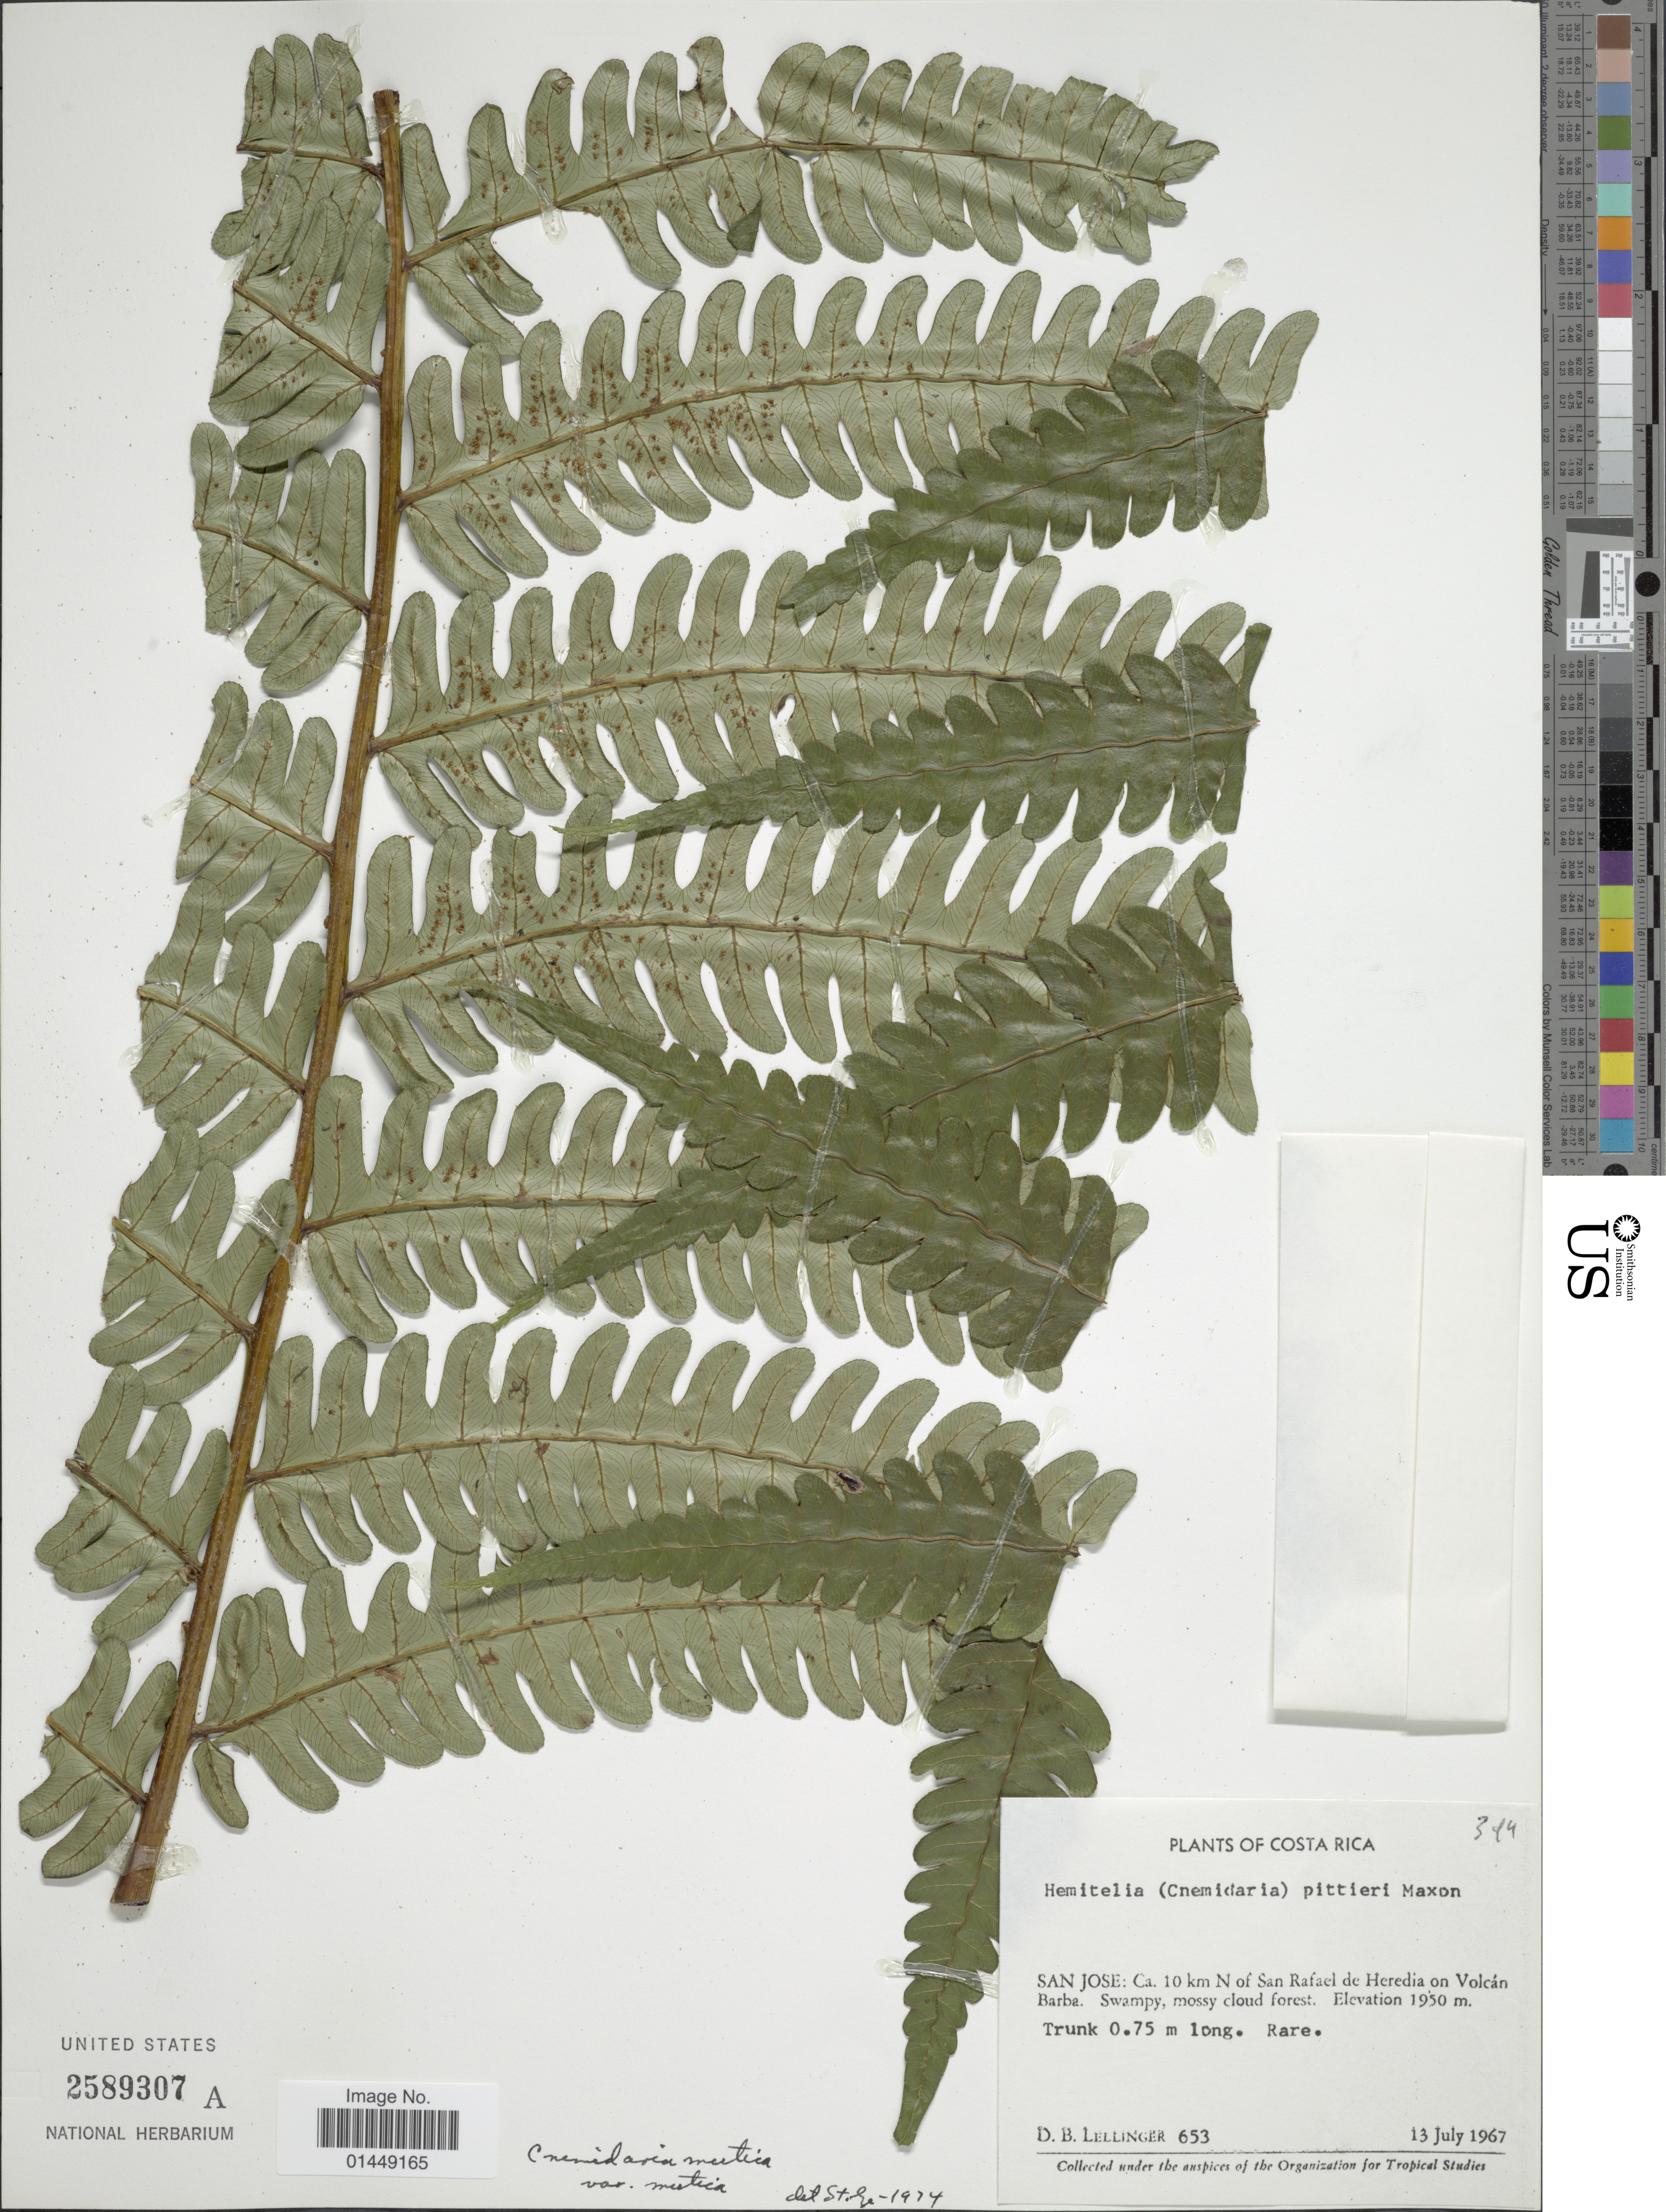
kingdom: Plantae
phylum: Tracheophyta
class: Polypodiopsida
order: Cyatheales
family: Cyatheaceae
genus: Cyathea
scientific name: Cyathea mutica var. mutica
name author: (Christ) Domin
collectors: D. B. Lellinger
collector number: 653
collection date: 1967-07-13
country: Costa Rica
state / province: San José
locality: San Jose: Ca. 10 km N of San Rafael de Heredia on Volcán Barba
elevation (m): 1950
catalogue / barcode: US 2589307A